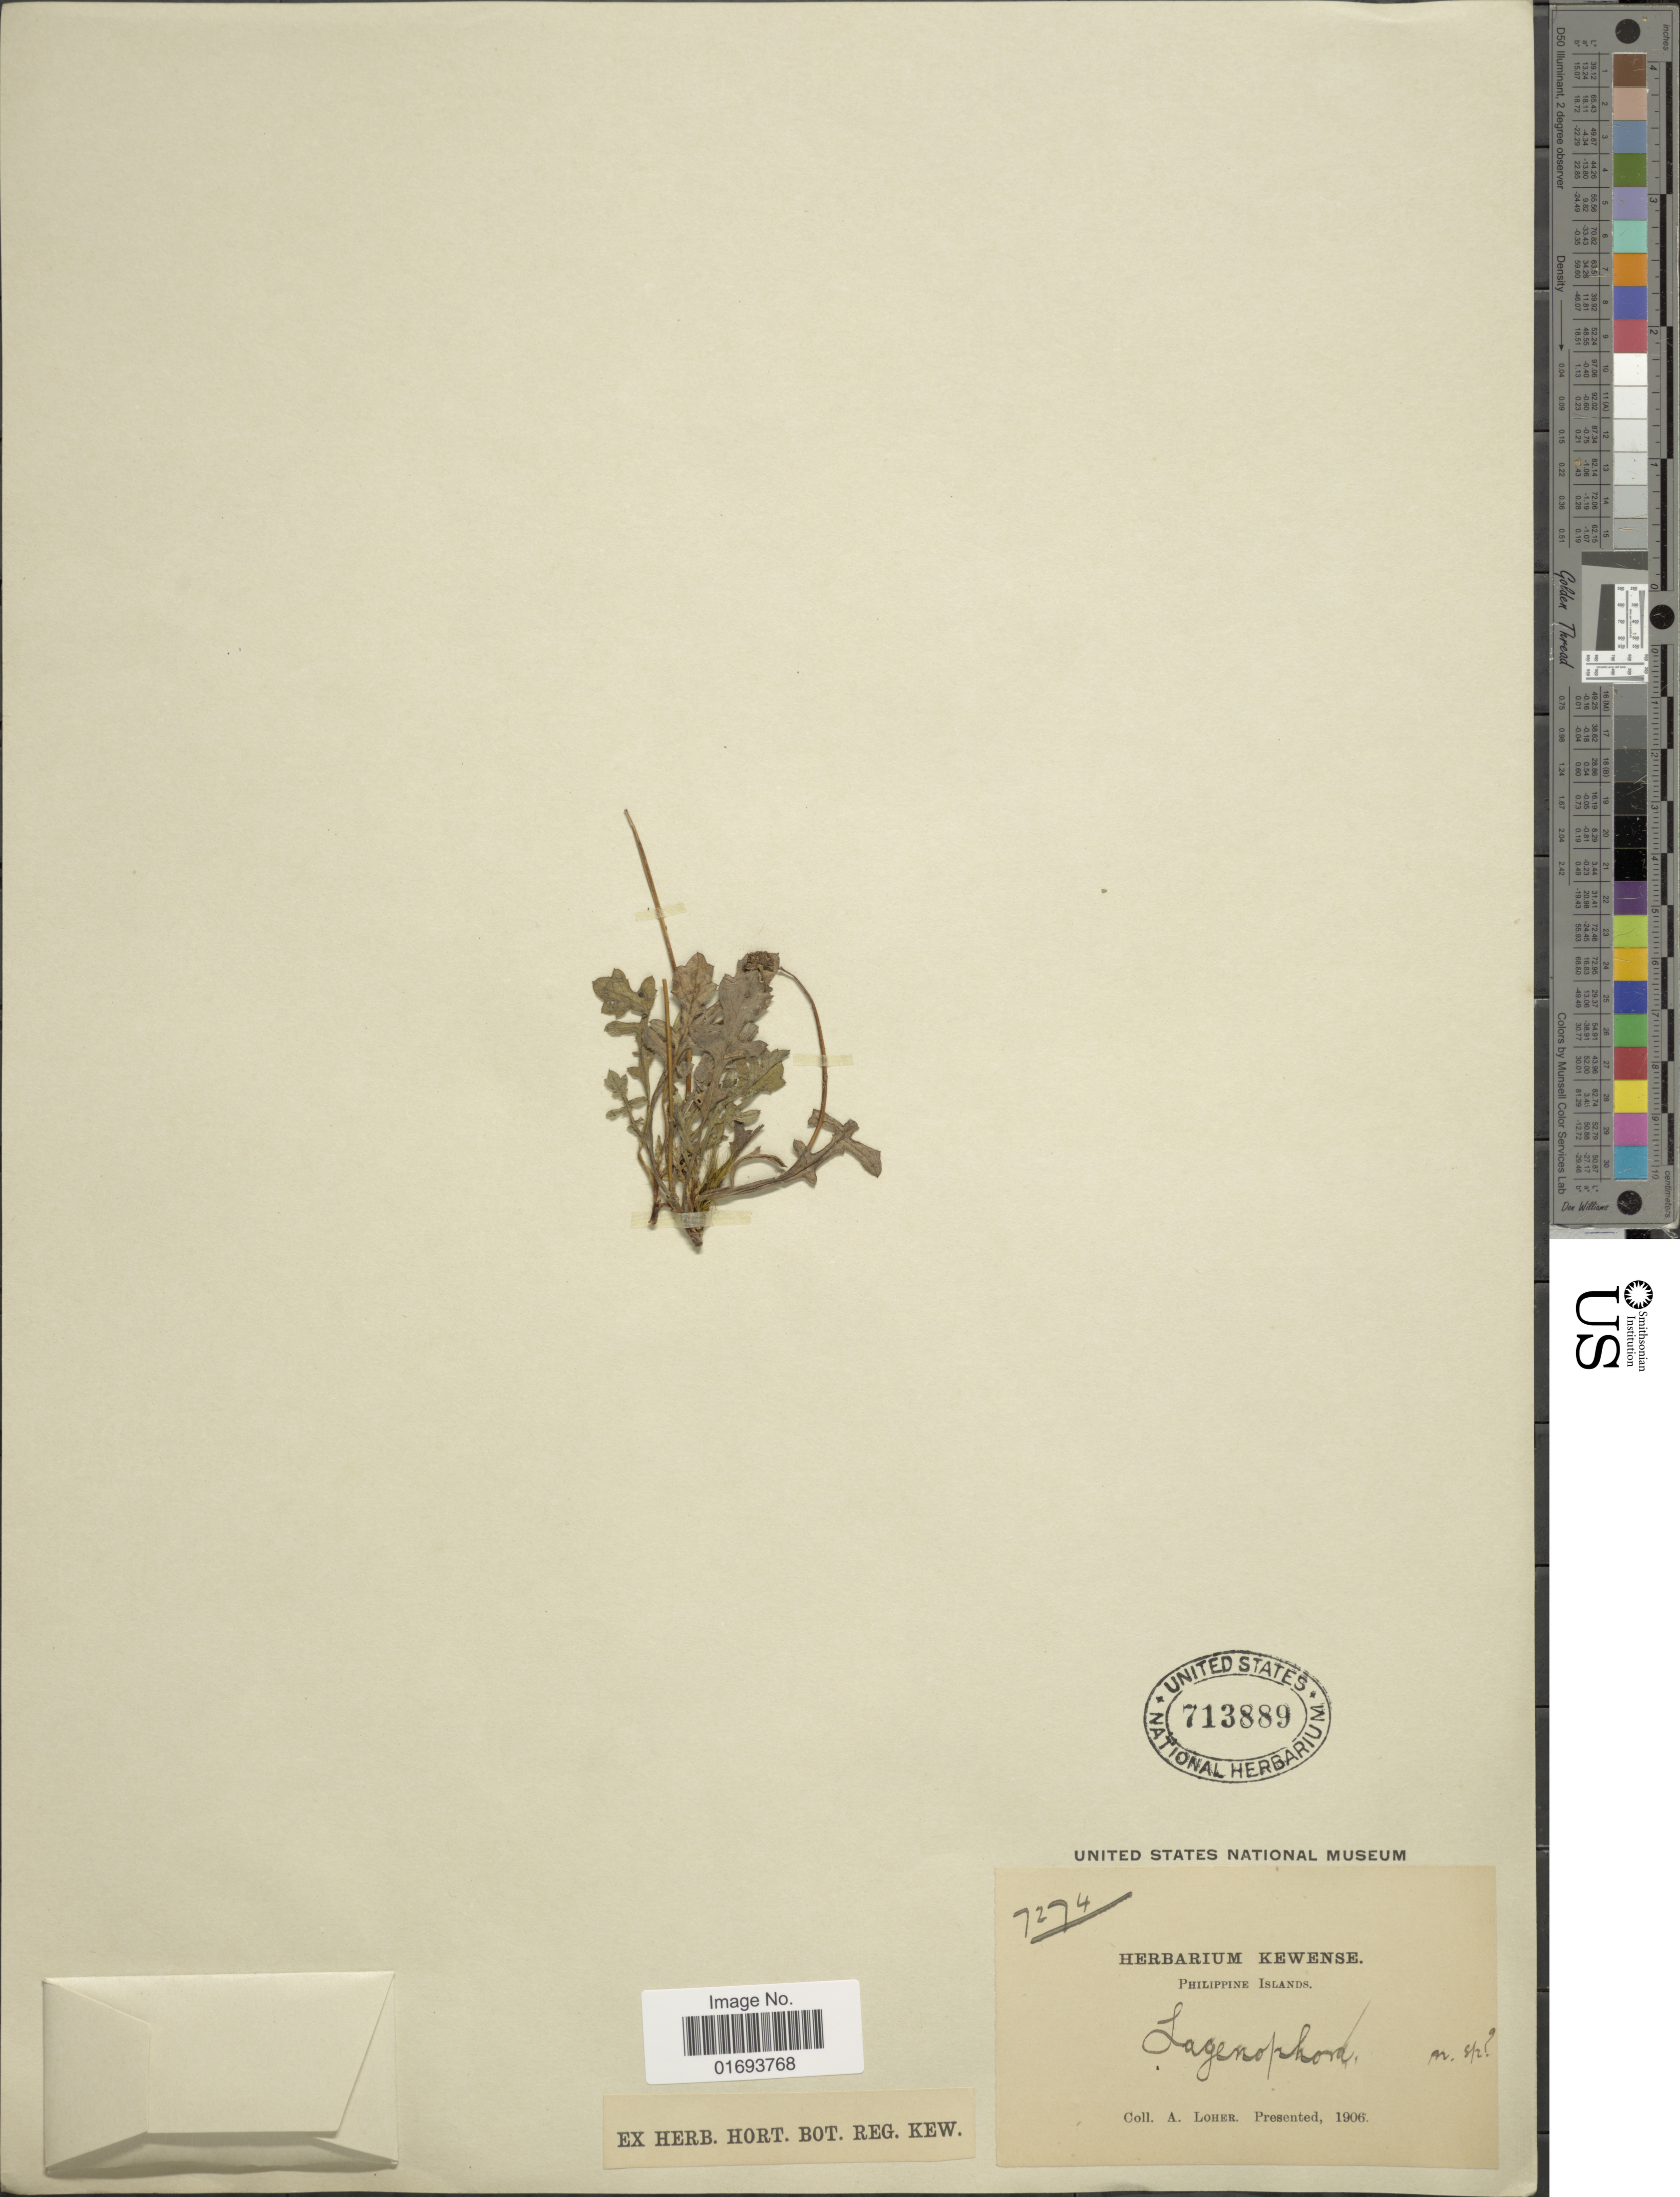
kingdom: Plantae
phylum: Tracheophyta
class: Magnoliopsida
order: Asterales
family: Asteraceae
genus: Myriactis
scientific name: Myriactis humilis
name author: Merr.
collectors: A. Loher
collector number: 7274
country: Philippines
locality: Philippine Islands.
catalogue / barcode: US 713889